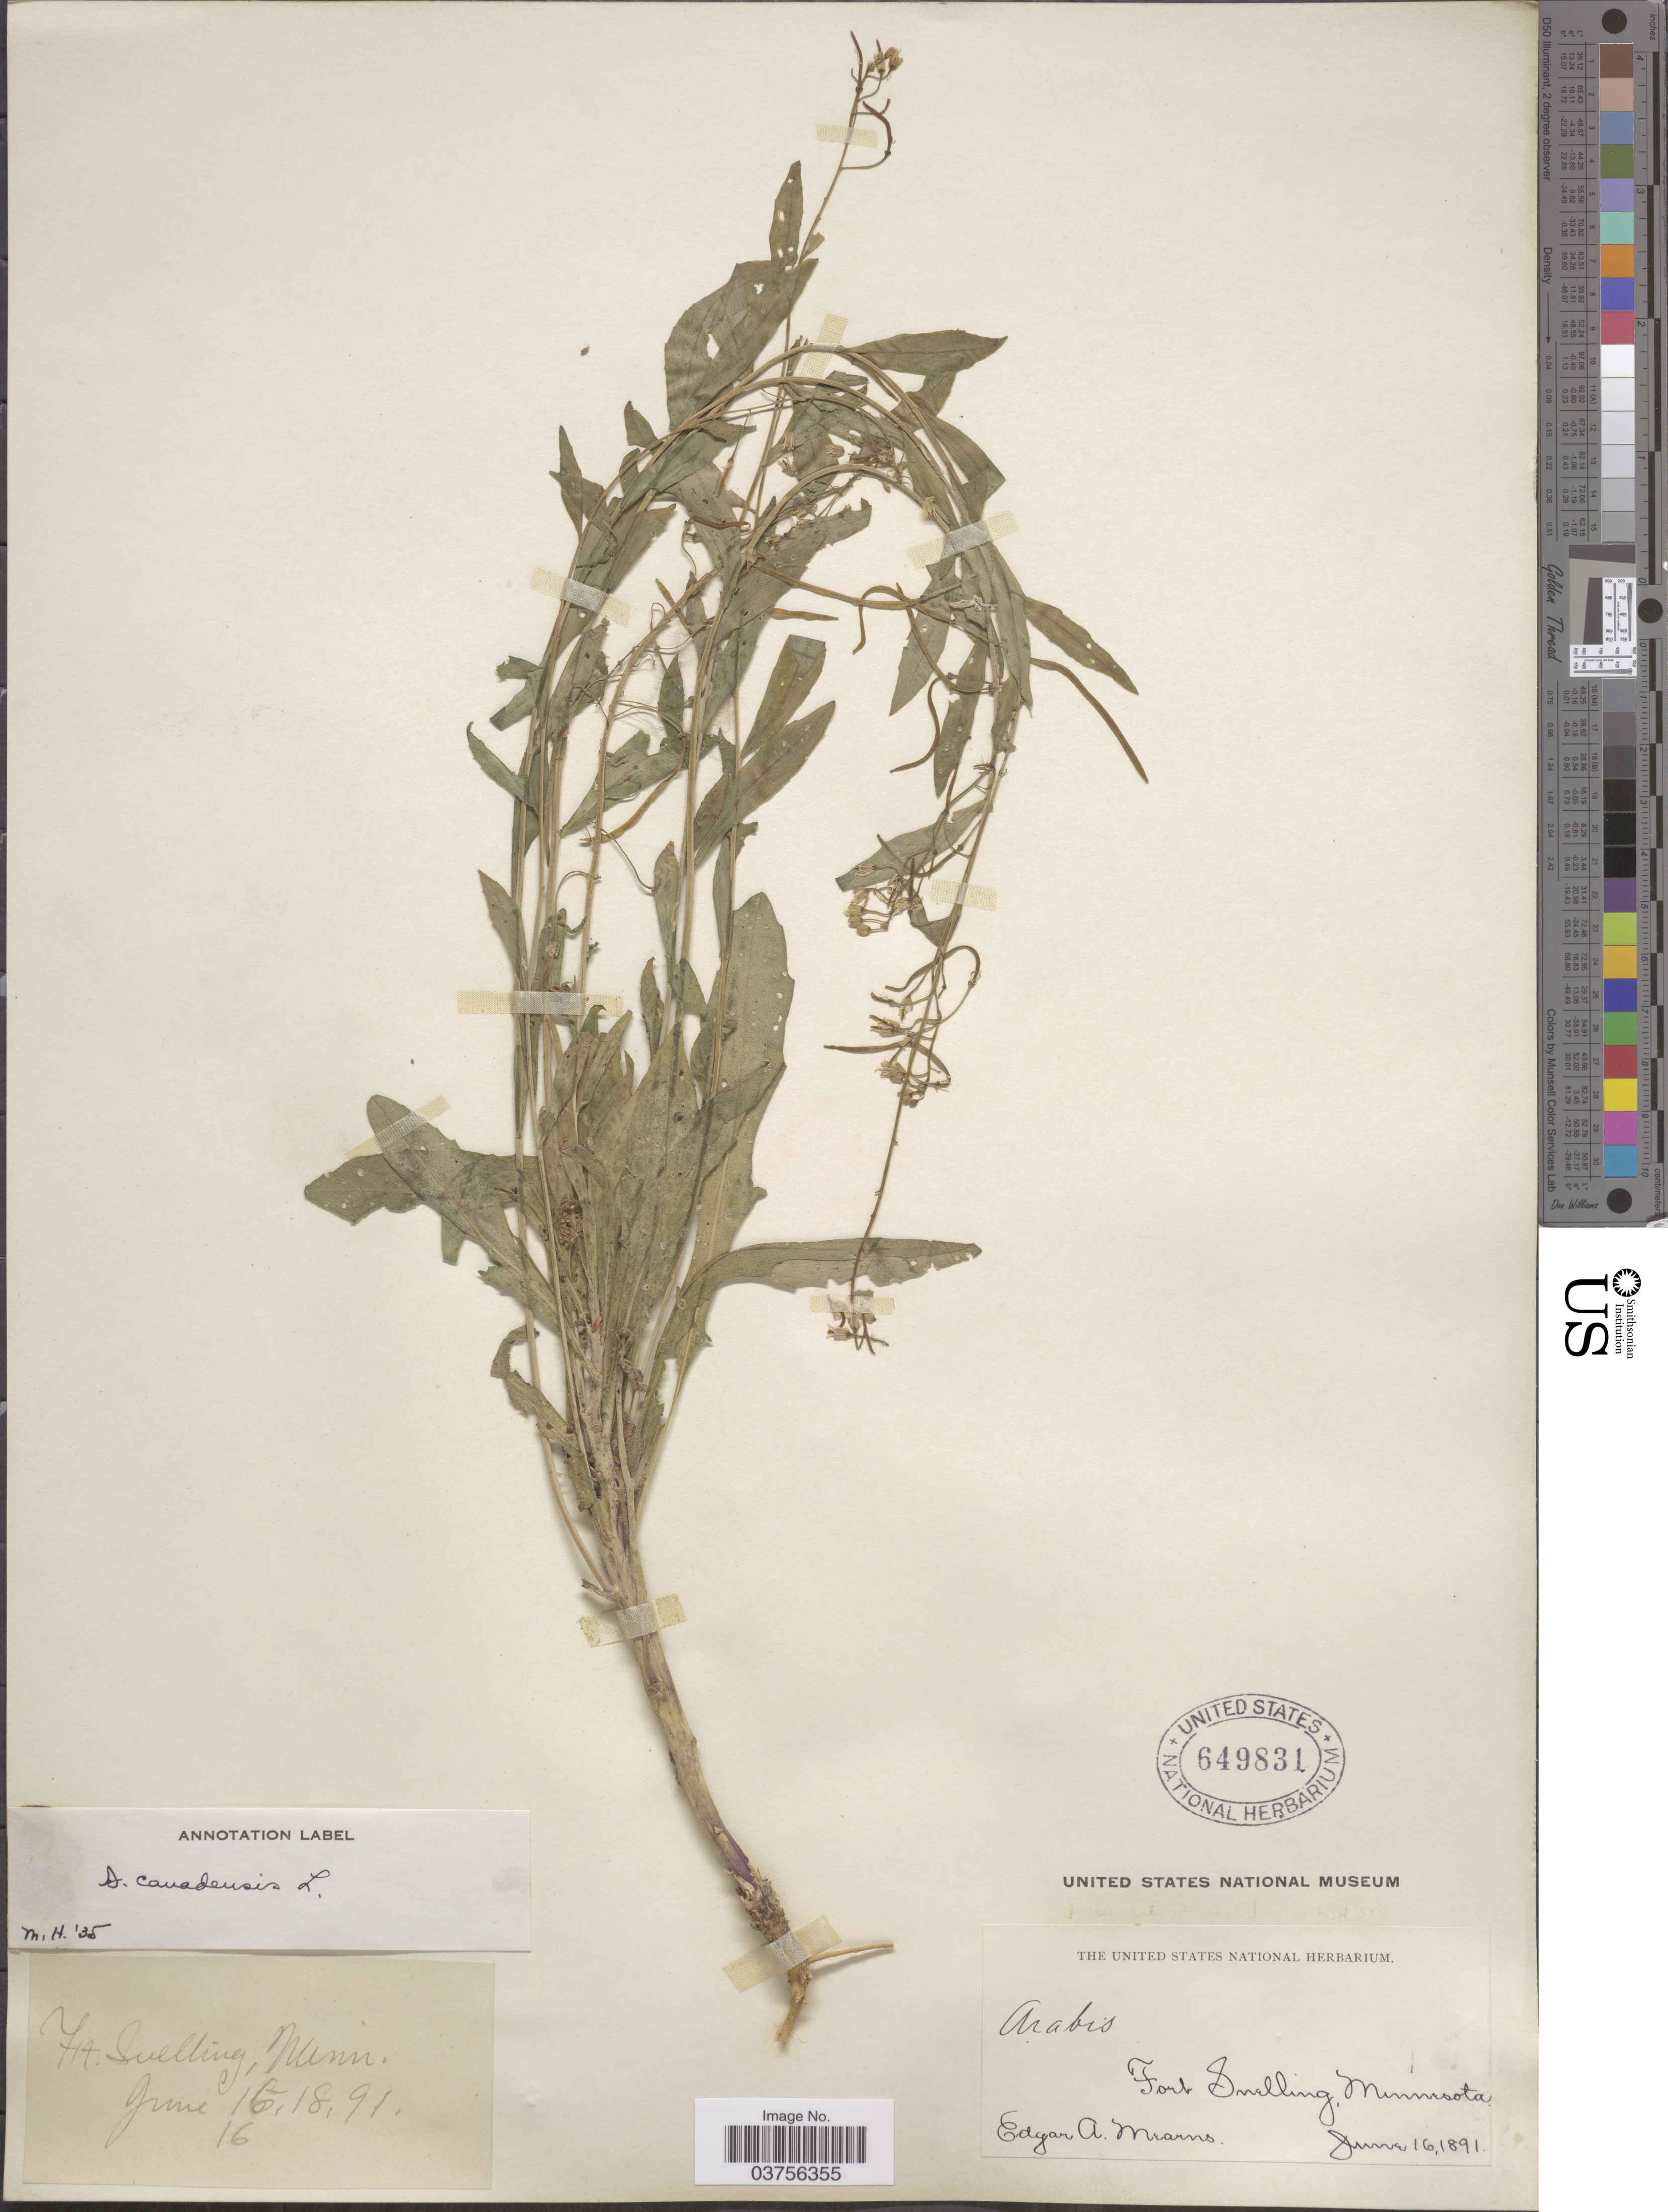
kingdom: Plantae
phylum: Tracheophyta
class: Magnoliopsida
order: Brassicales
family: Brassicaceae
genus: Arabis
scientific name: Arabis canadensis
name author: L.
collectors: E. A. Mearns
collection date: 1891-06-16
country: United States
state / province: Minnesota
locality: Fort Snelling.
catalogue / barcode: US 649831